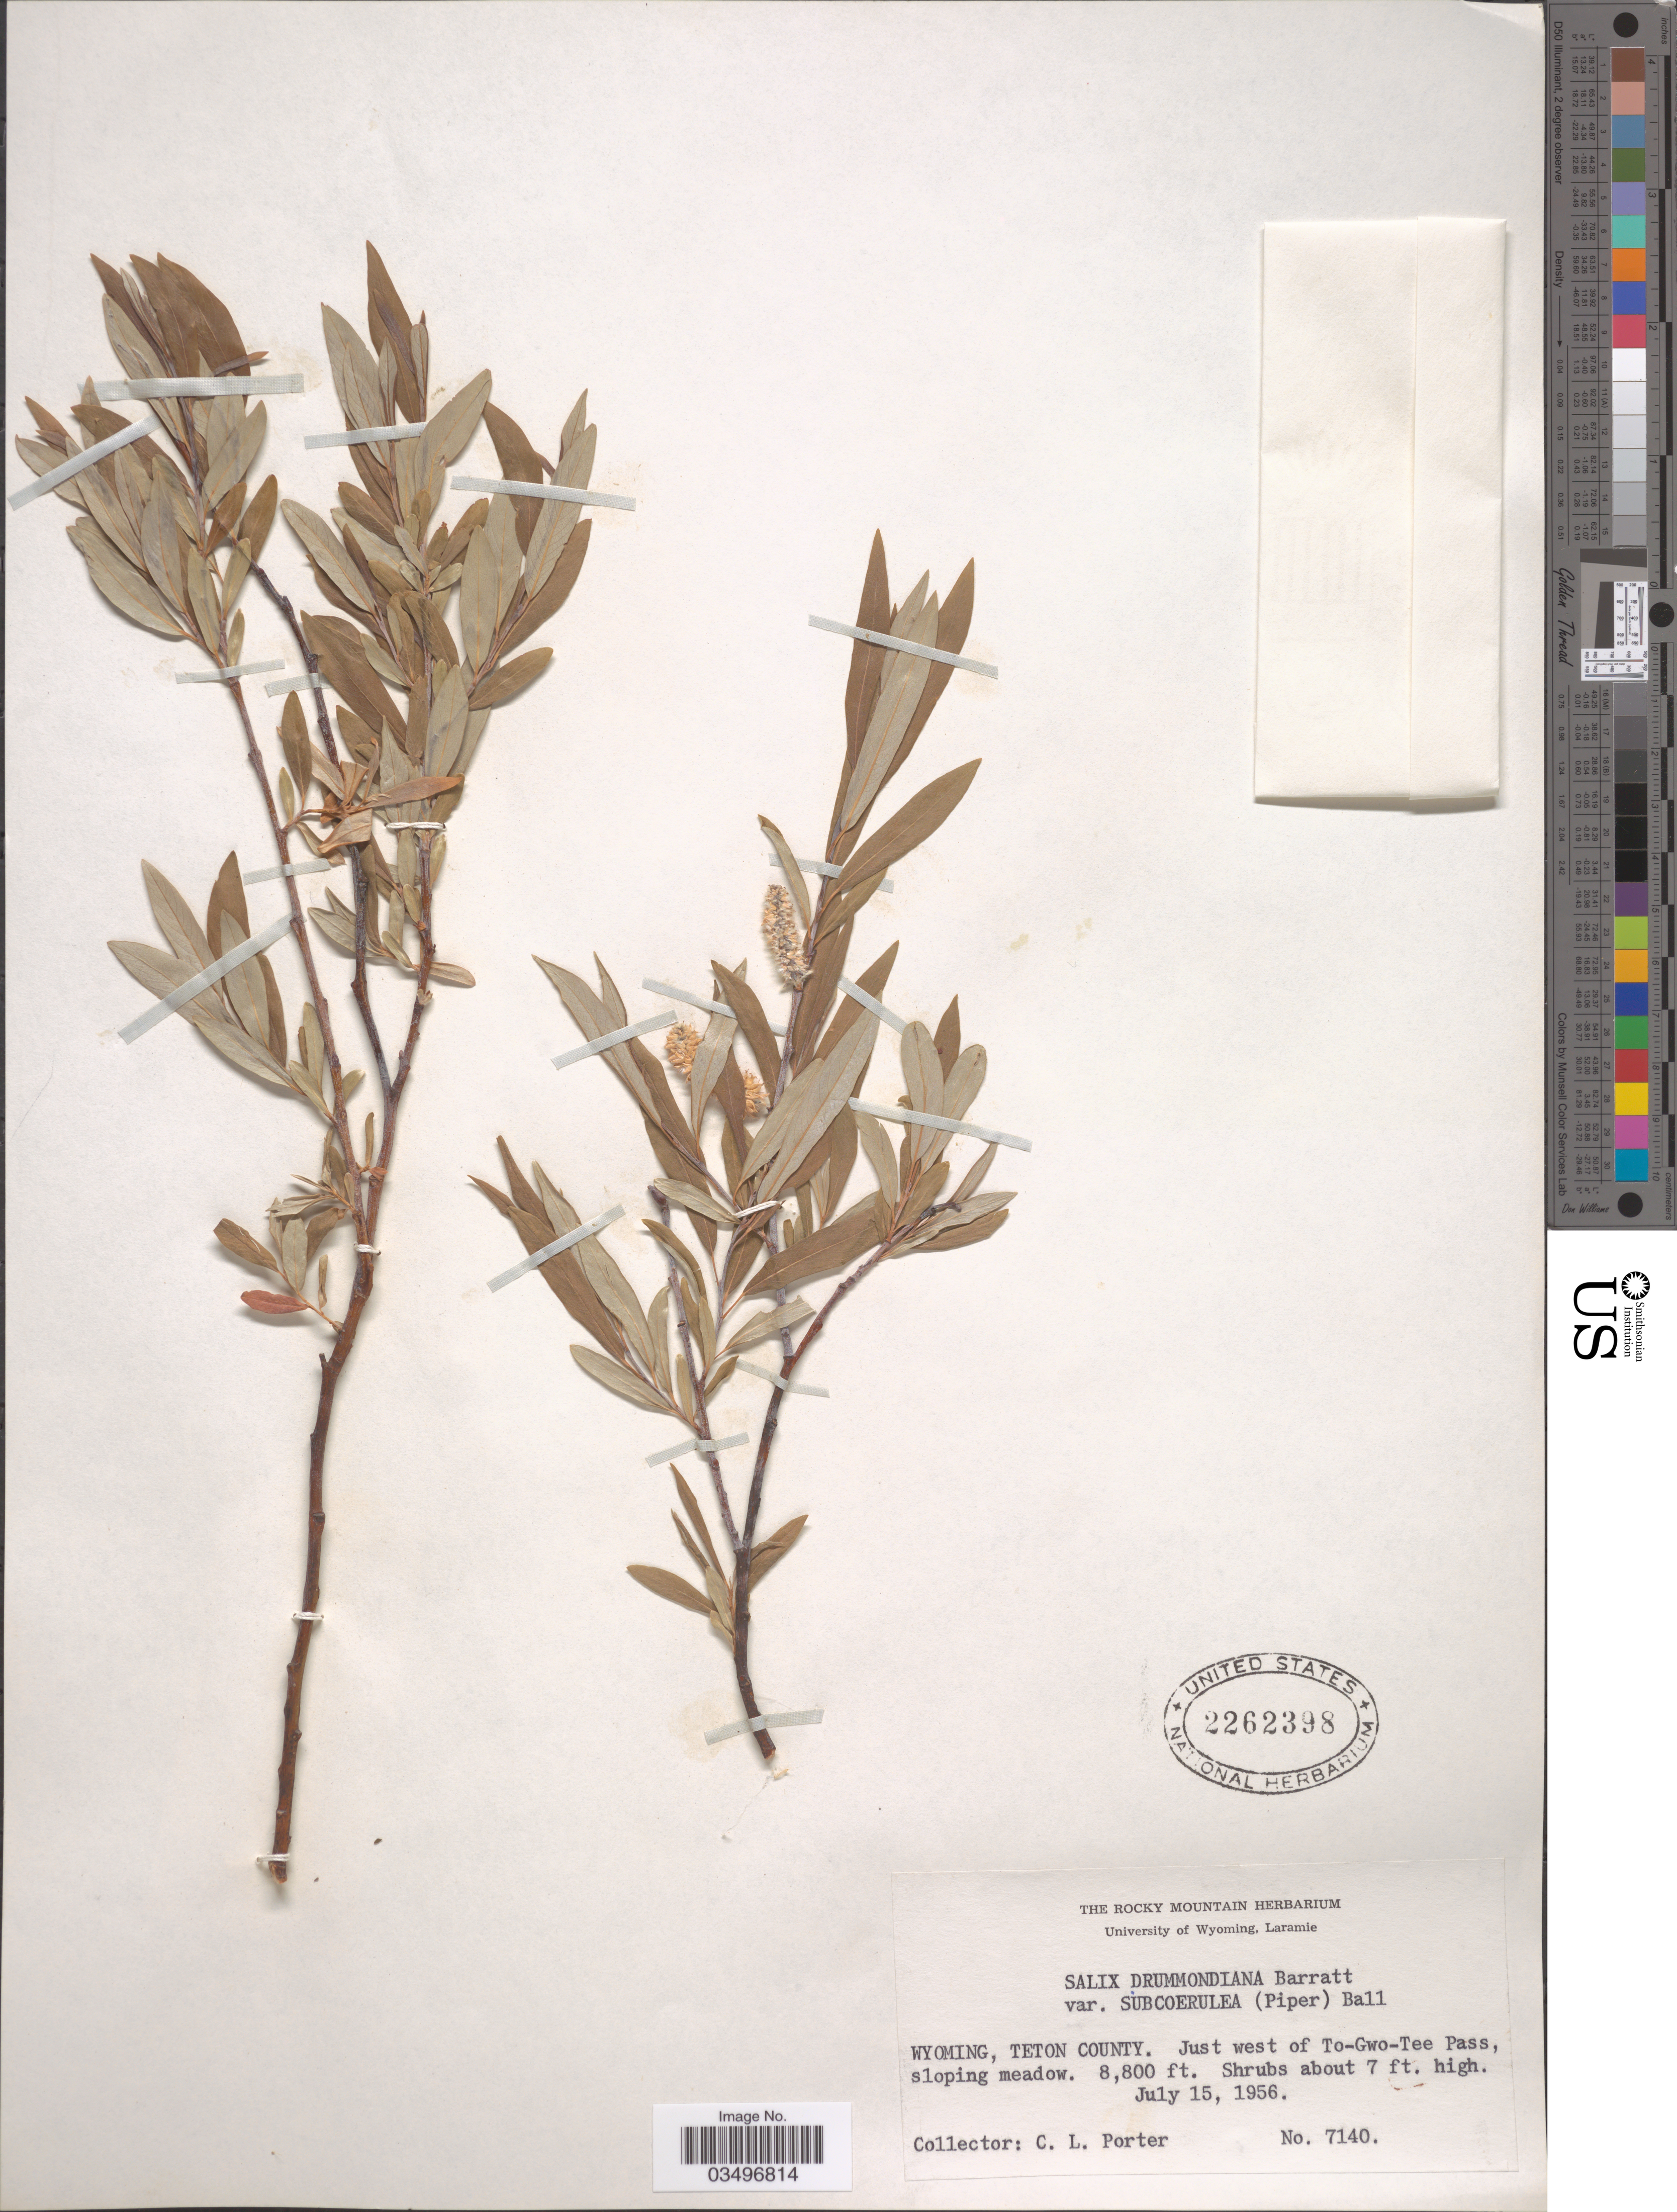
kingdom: Plantae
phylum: Tracheophyta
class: Magnoliopsida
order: Malpighiales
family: Salicaceae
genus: Salix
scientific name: Salix drummondiana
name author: Barratt ex Hook.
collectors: C. L. Porter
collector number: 7140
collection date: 1956-07-15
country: United States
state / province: Wyoming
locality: Teton County. Just west of To-Gwo-Tee Pass, sloping meadow.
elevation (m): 2682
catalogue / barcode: US 2262398